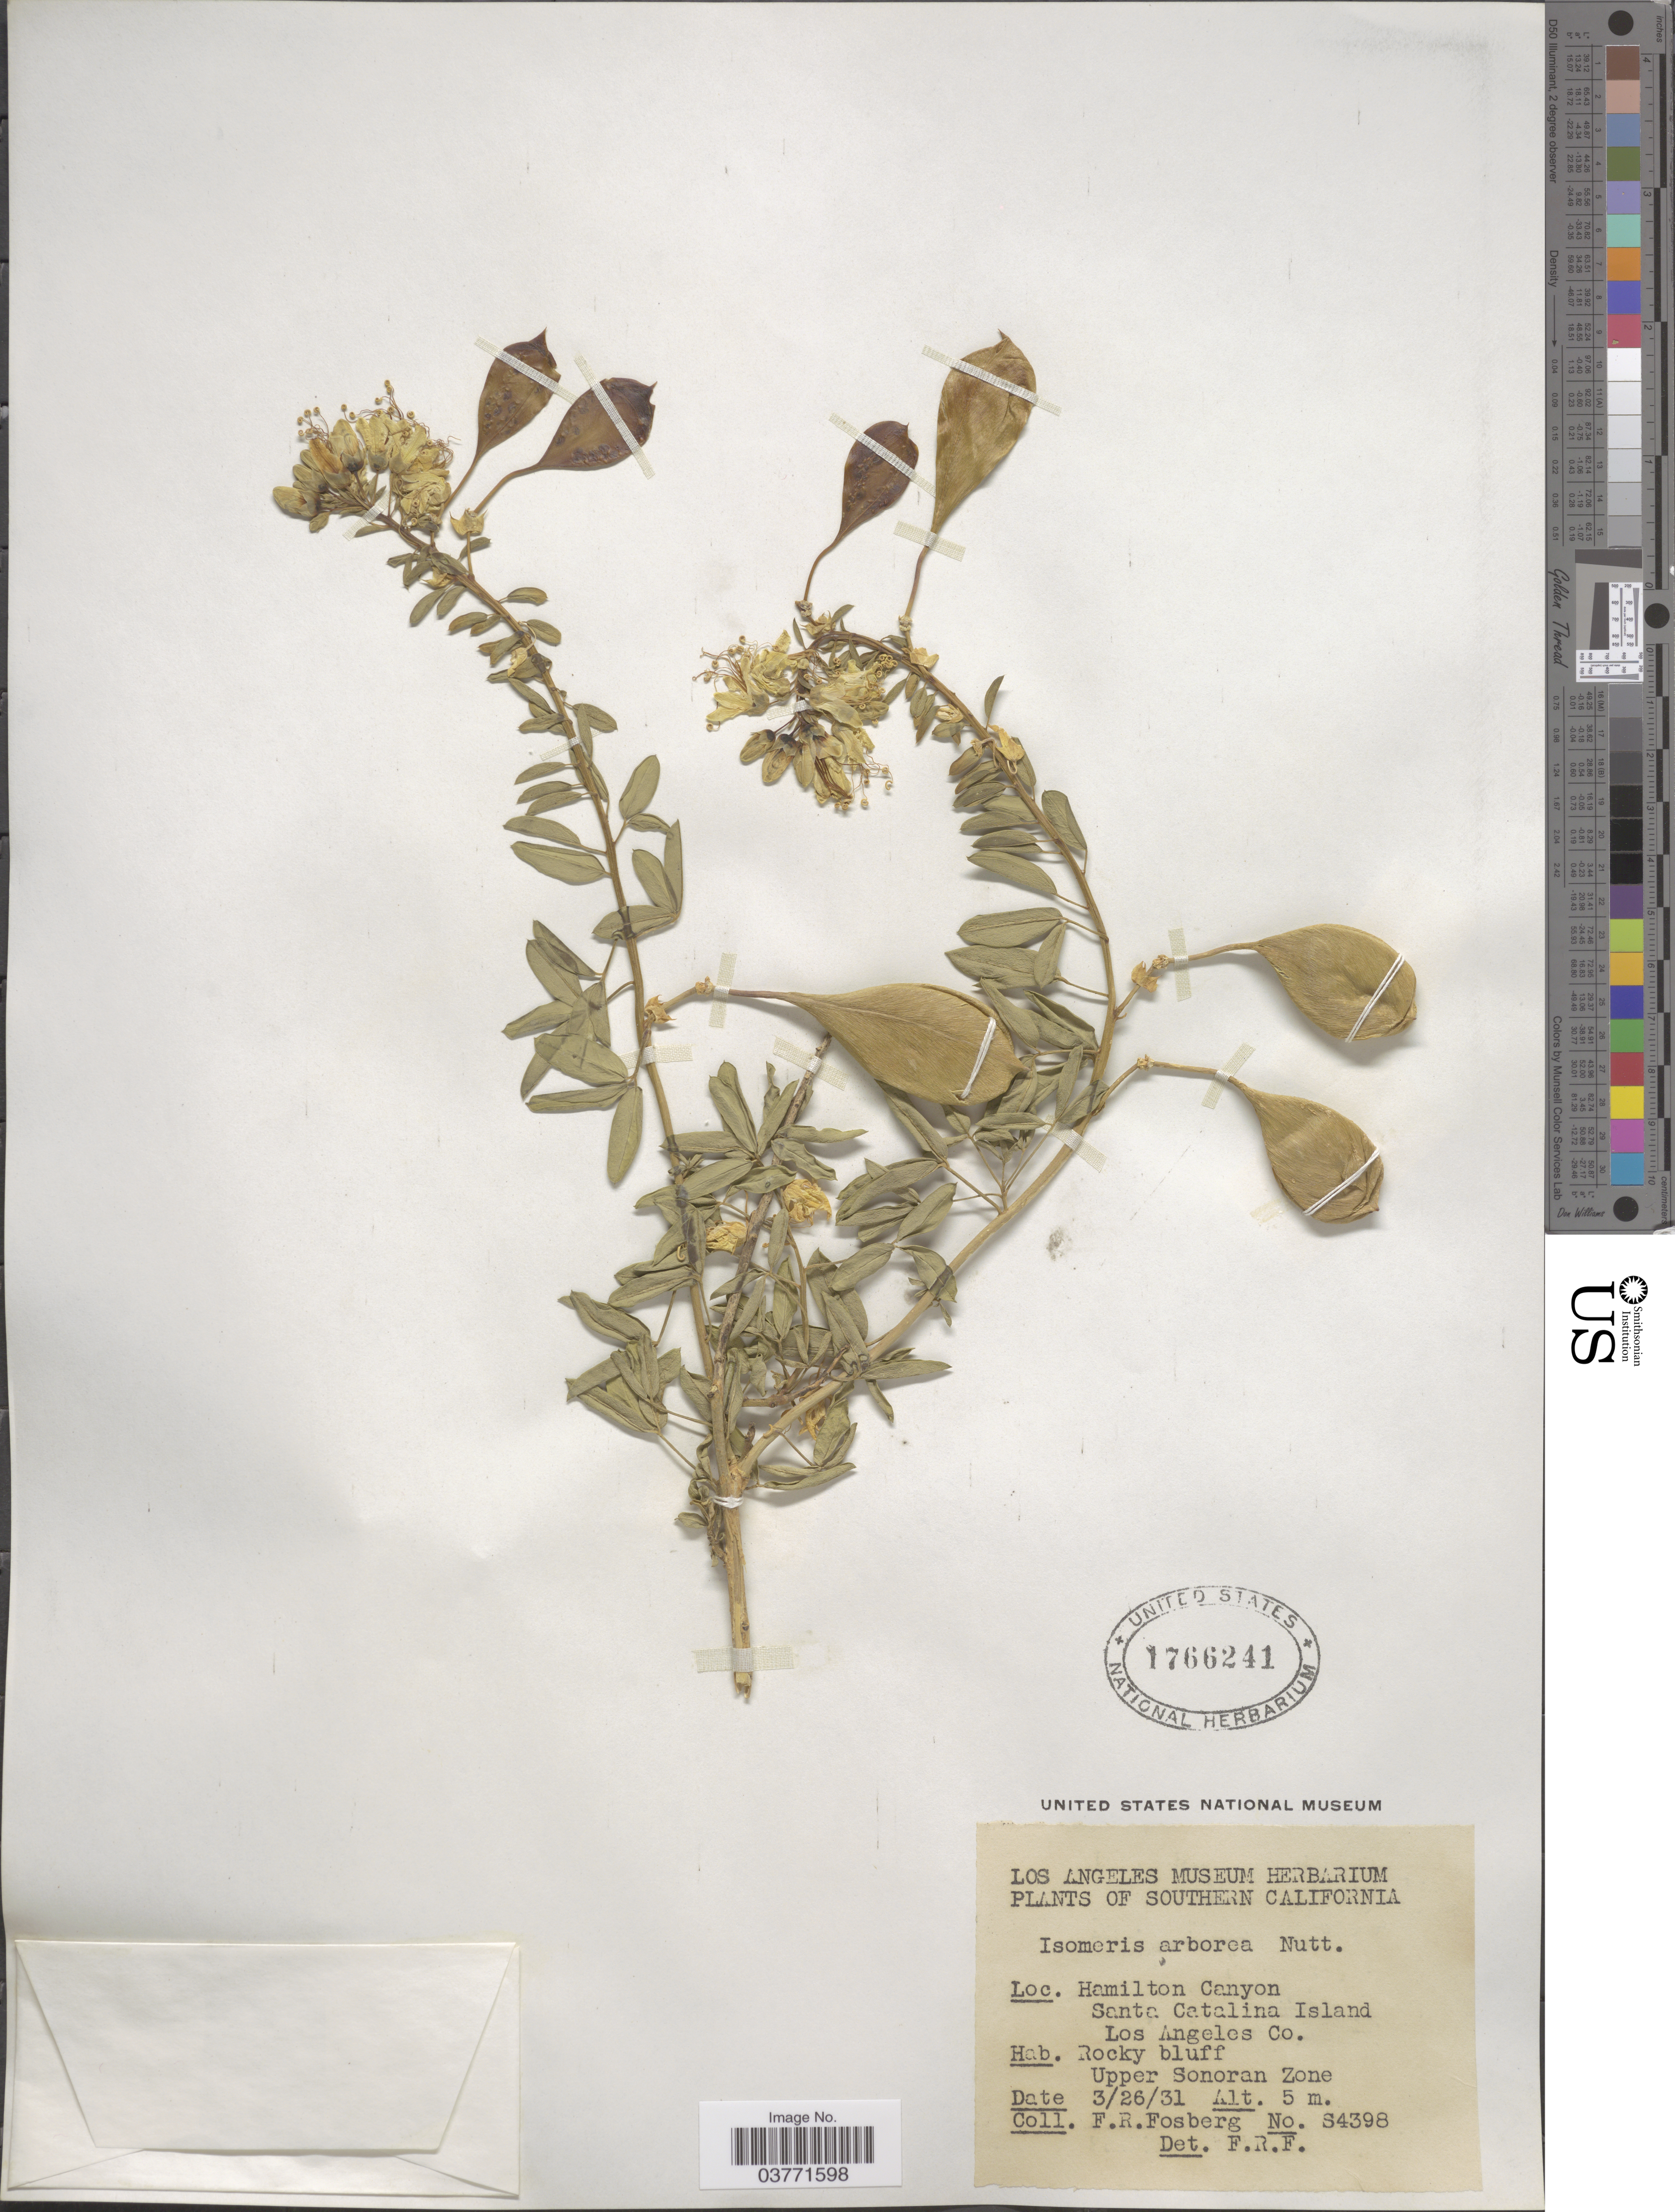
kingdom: Plantae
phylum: Tracheophyta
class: Magnoliopsida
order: Brassicales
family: Cleomaceae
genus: Cleomella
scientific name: Cleomella arborea var. arborea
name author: (Nutt.) Roalson & J.C. Hall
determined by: Strong, Mark T., (BOT), Smithsonian Institution - National Museum of Natural History (UNITED STATES)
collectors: F. R. Fosberg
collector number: S4398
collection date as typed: Transcribed d/m/y: 26/3/31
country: United States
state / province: California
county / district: Los Angeles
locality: Southern California. Hamilton Canyon. Santa Catalina Island. Los Angeles Co.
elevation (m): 5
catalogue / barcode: US 1766241